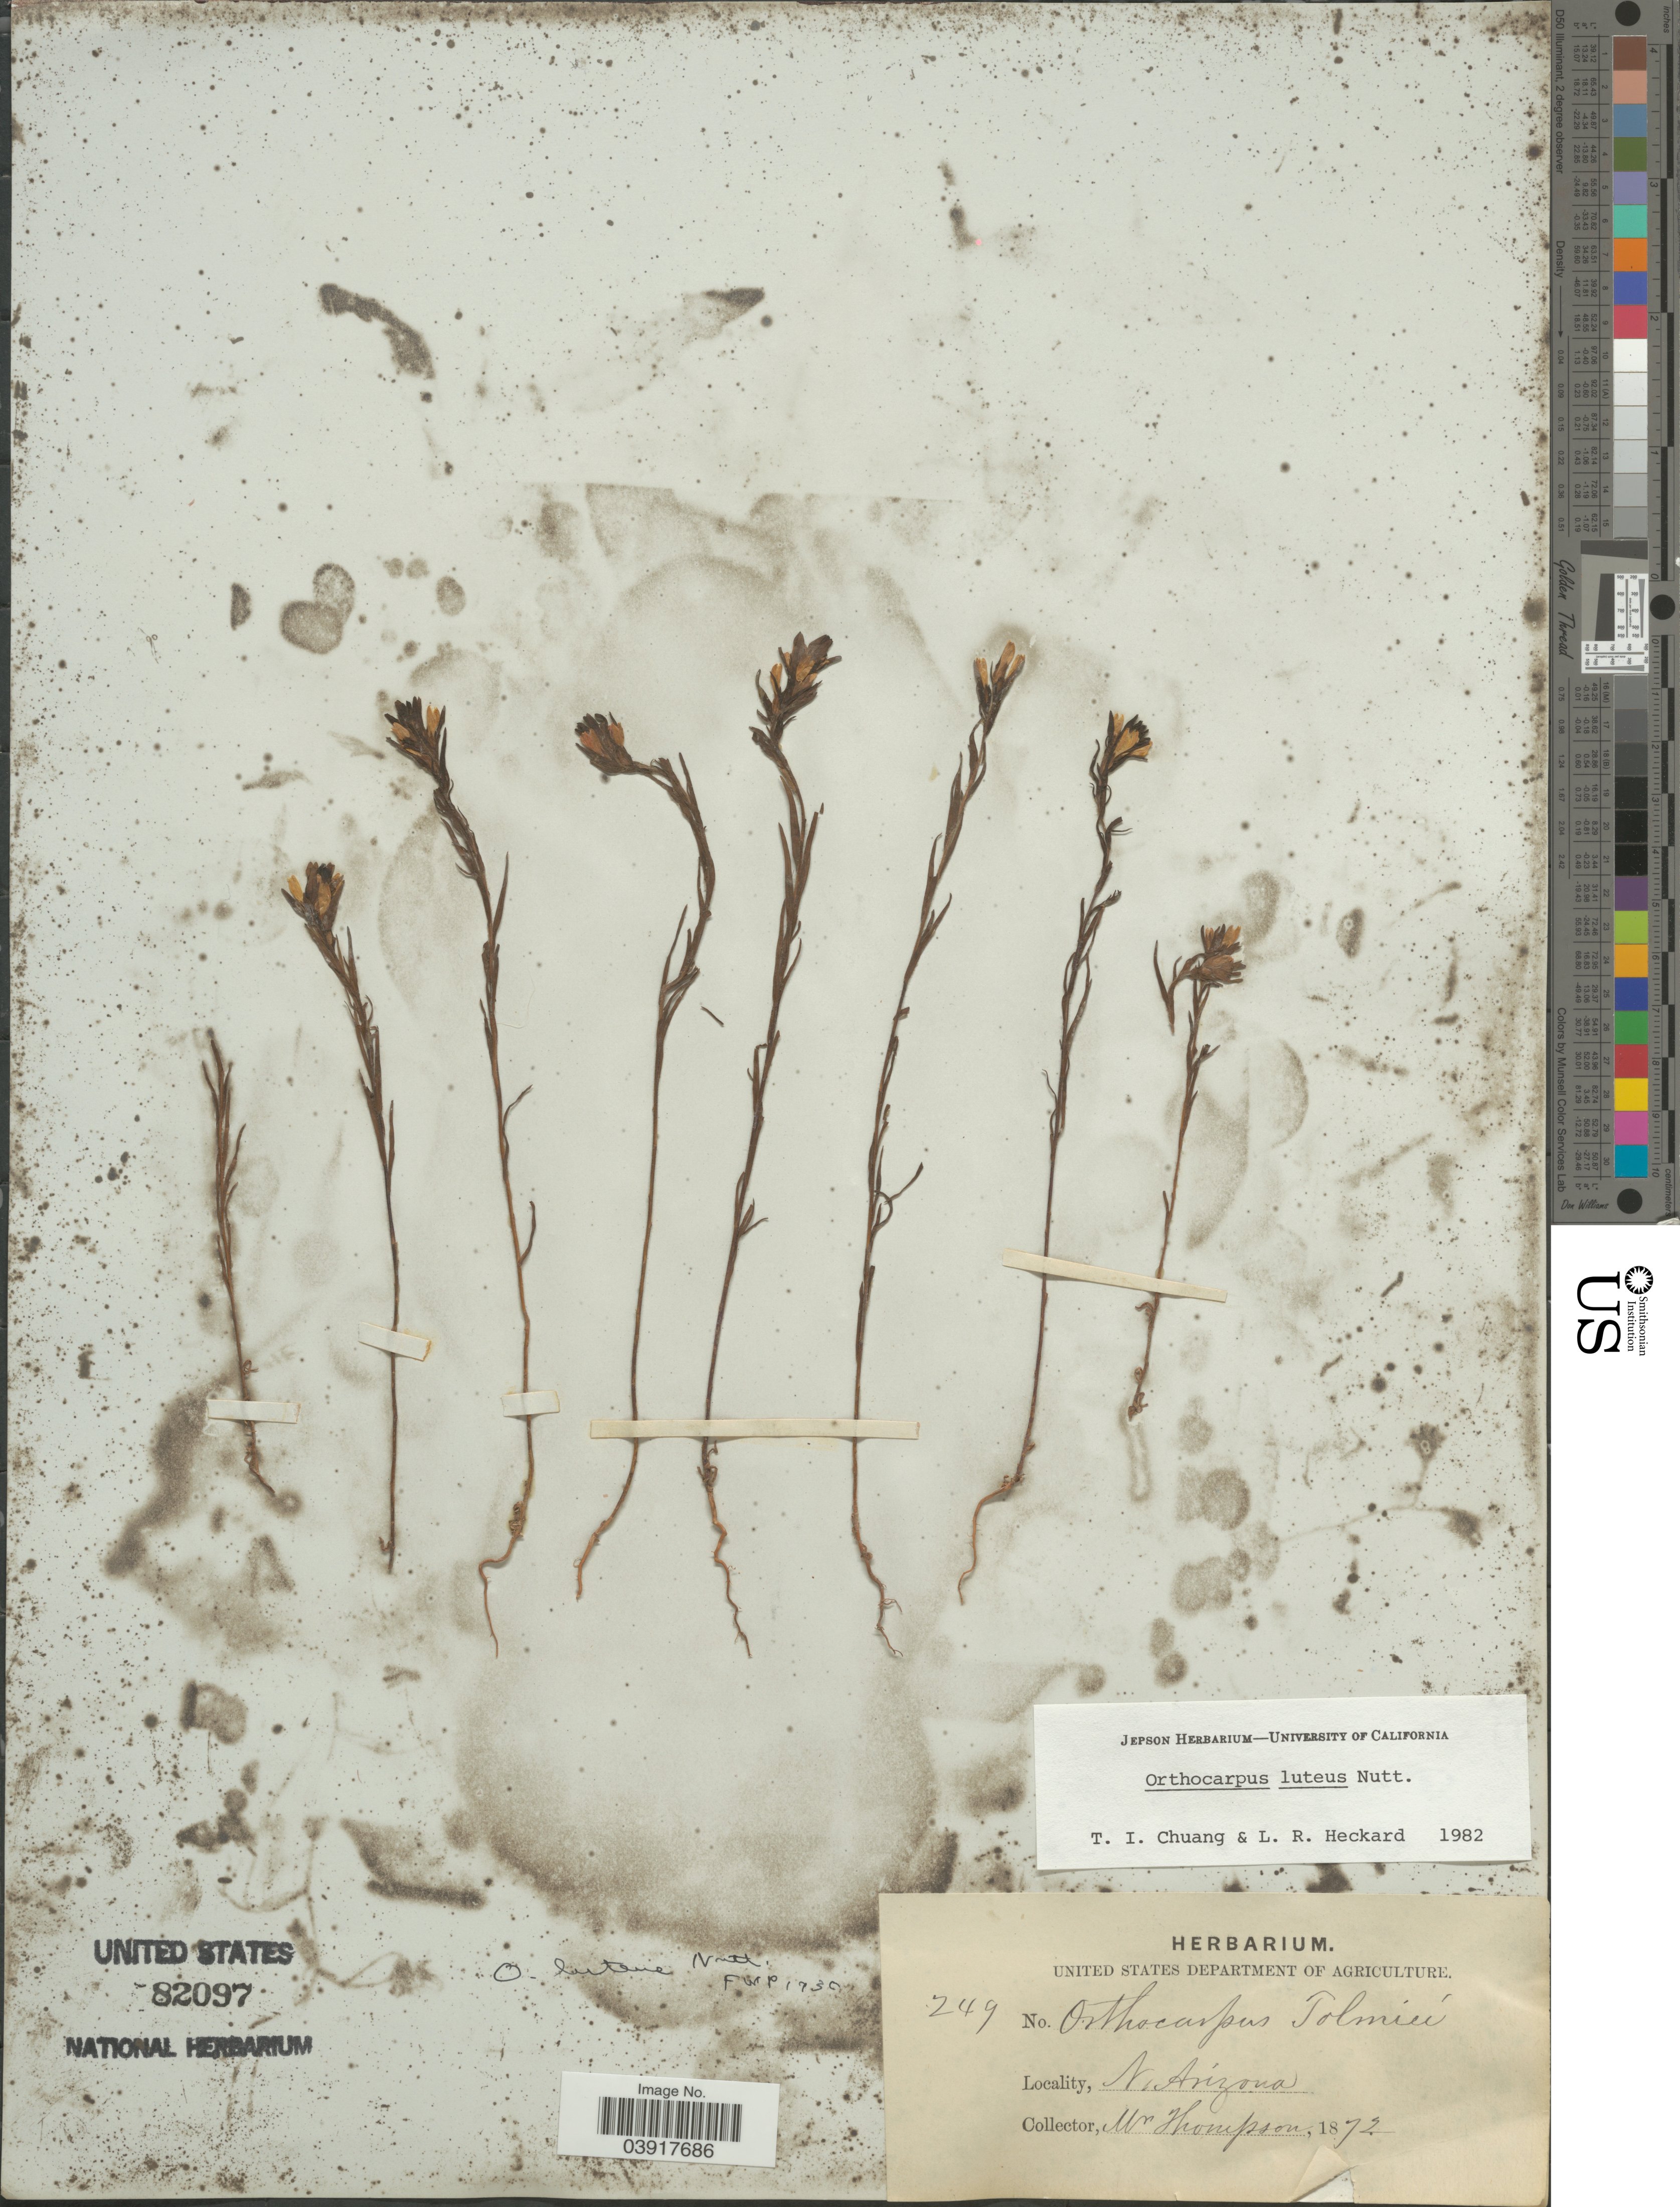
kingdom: Plantae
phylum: Tracheophyta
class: Magnoliopsida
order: Lamiales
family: Orobanchaceae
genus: Orthocarpus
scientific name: Orthocarpus luteus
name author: Nutt.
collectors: Thompson, --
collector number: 249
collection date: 1872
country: United States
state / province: Arizona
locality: N. Arizona.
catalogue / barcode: US 82097